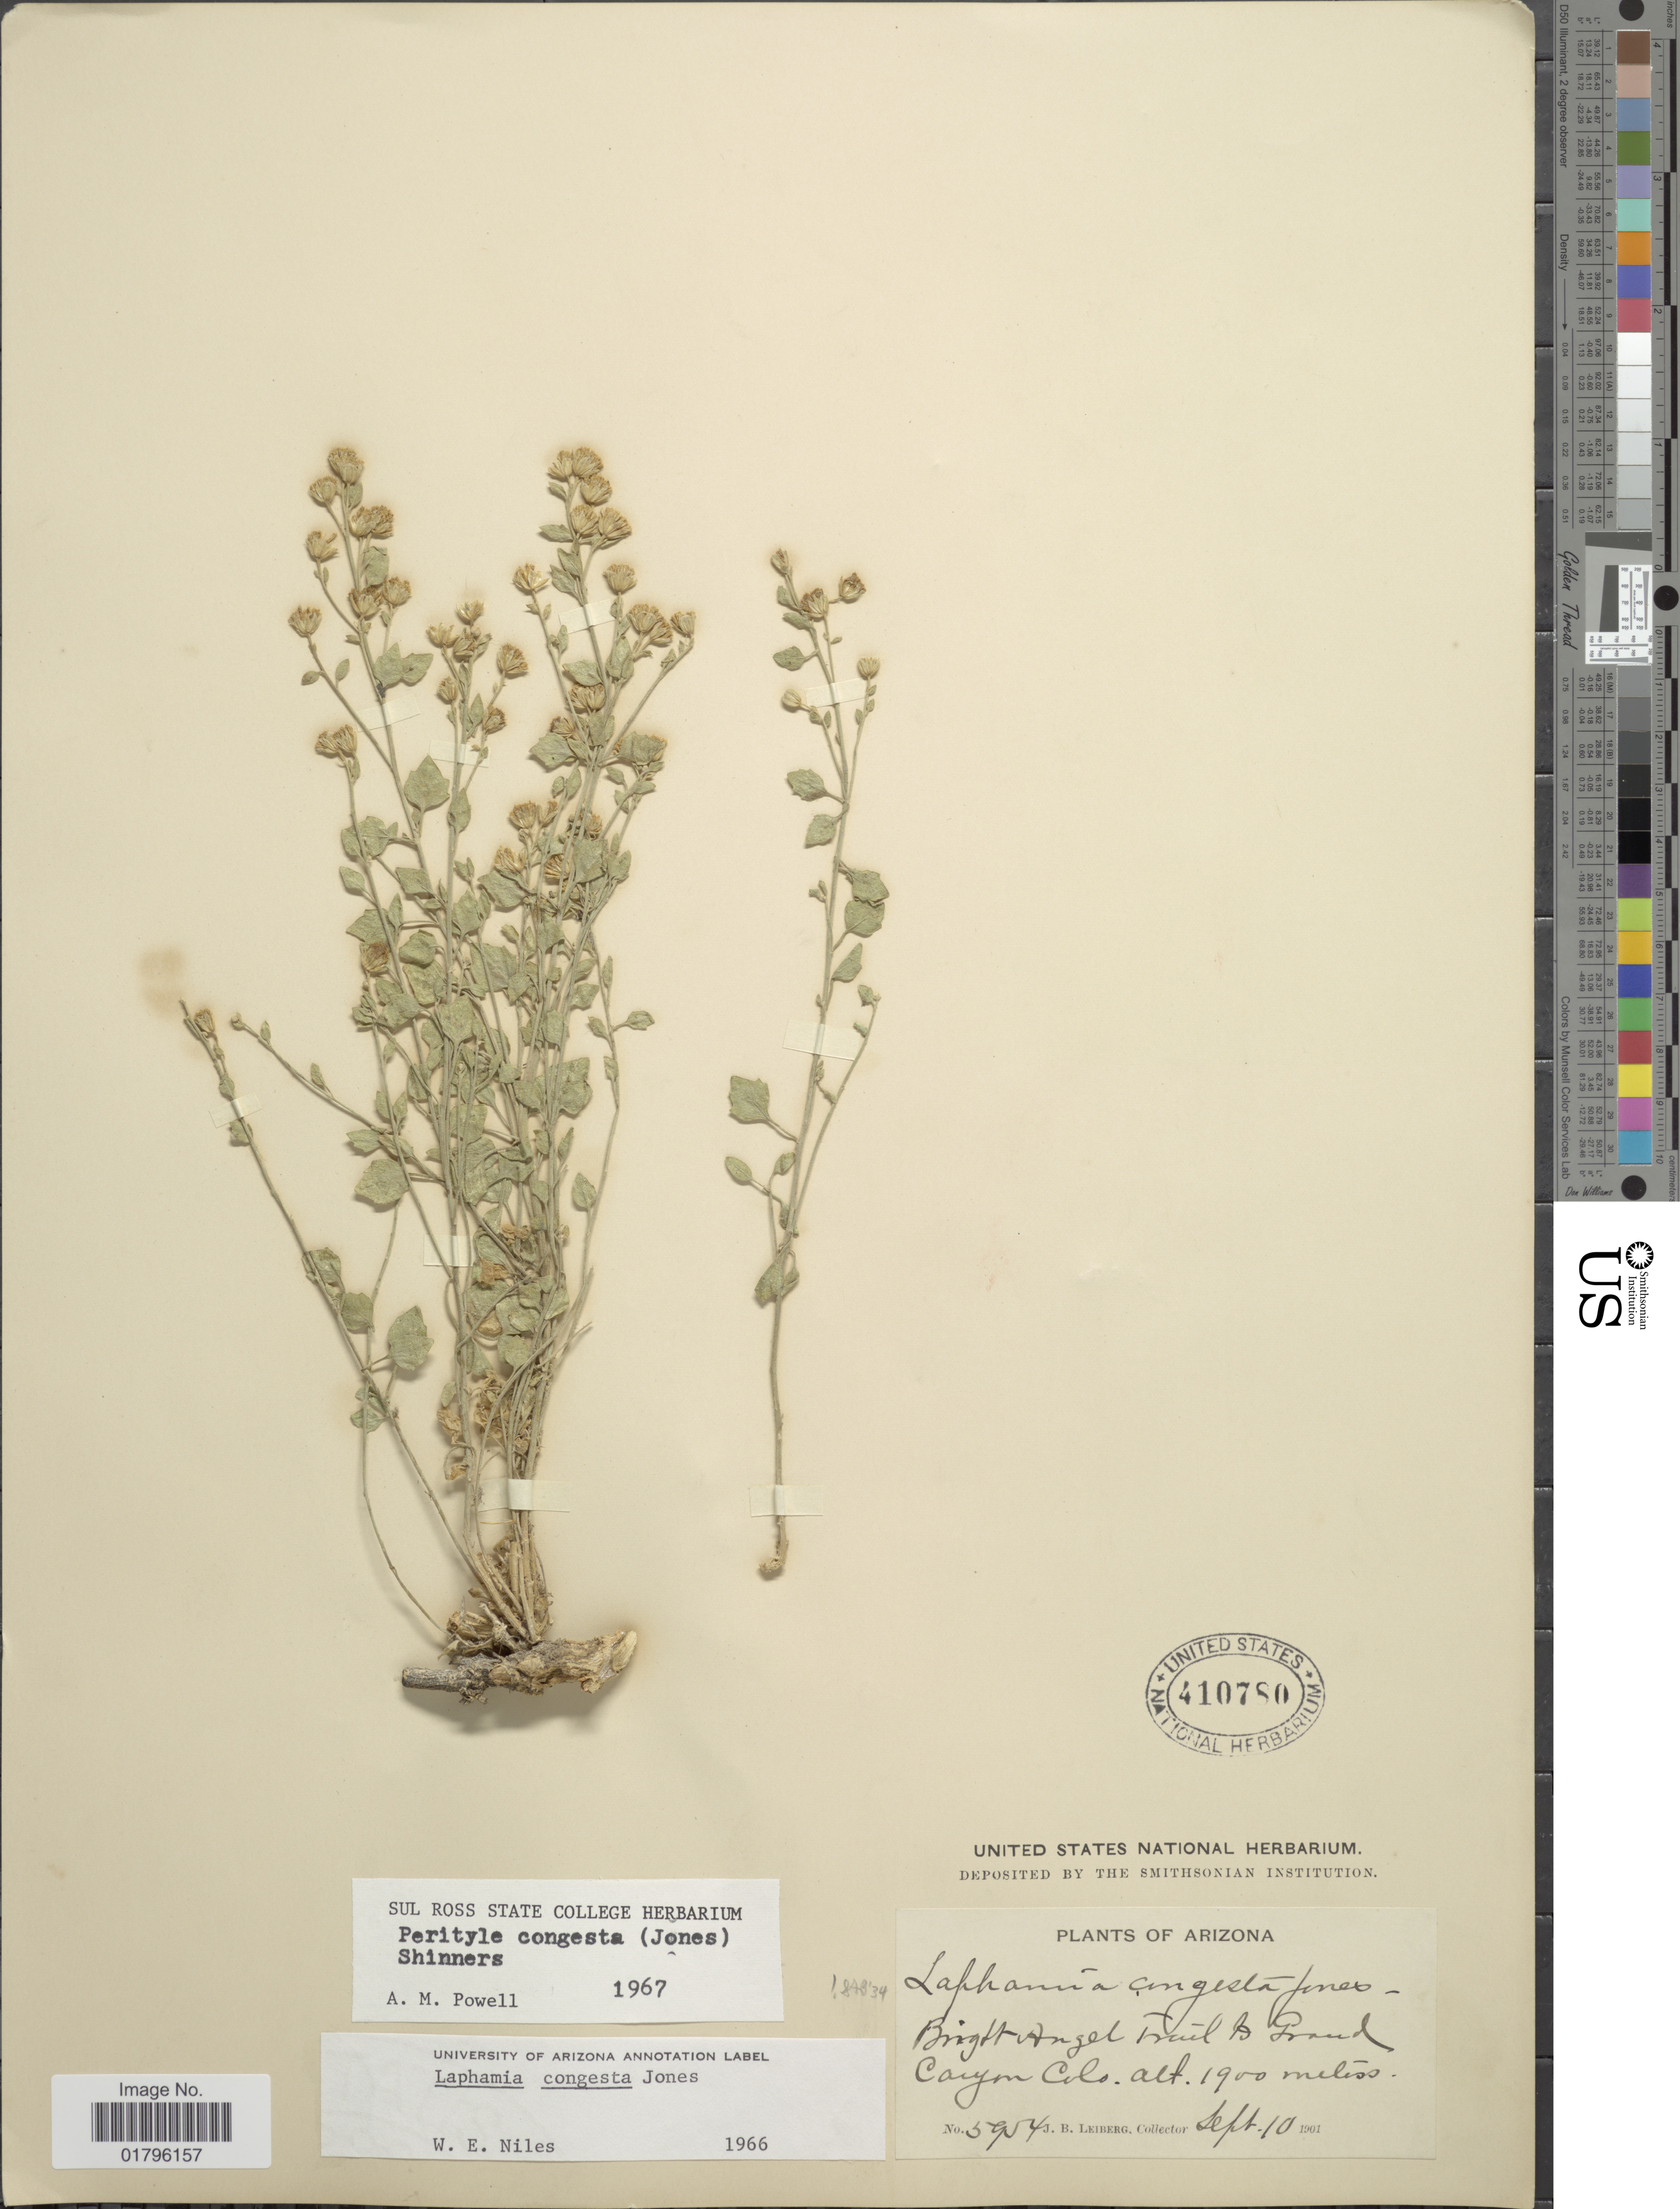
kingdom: Plantae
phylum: Tracheophyta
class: Magnoliopsida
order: Asterales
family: Asteraceae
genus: Perityle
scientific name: Perityle congesta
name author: (M.E. Jones) Shinners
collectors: J. B. Leiberg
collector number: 5954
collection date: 1901-09-10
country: United States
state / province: Arizona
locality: Bright Angel Trail & Grand Canyon Colo.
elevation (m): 1900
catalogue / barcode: US 410780